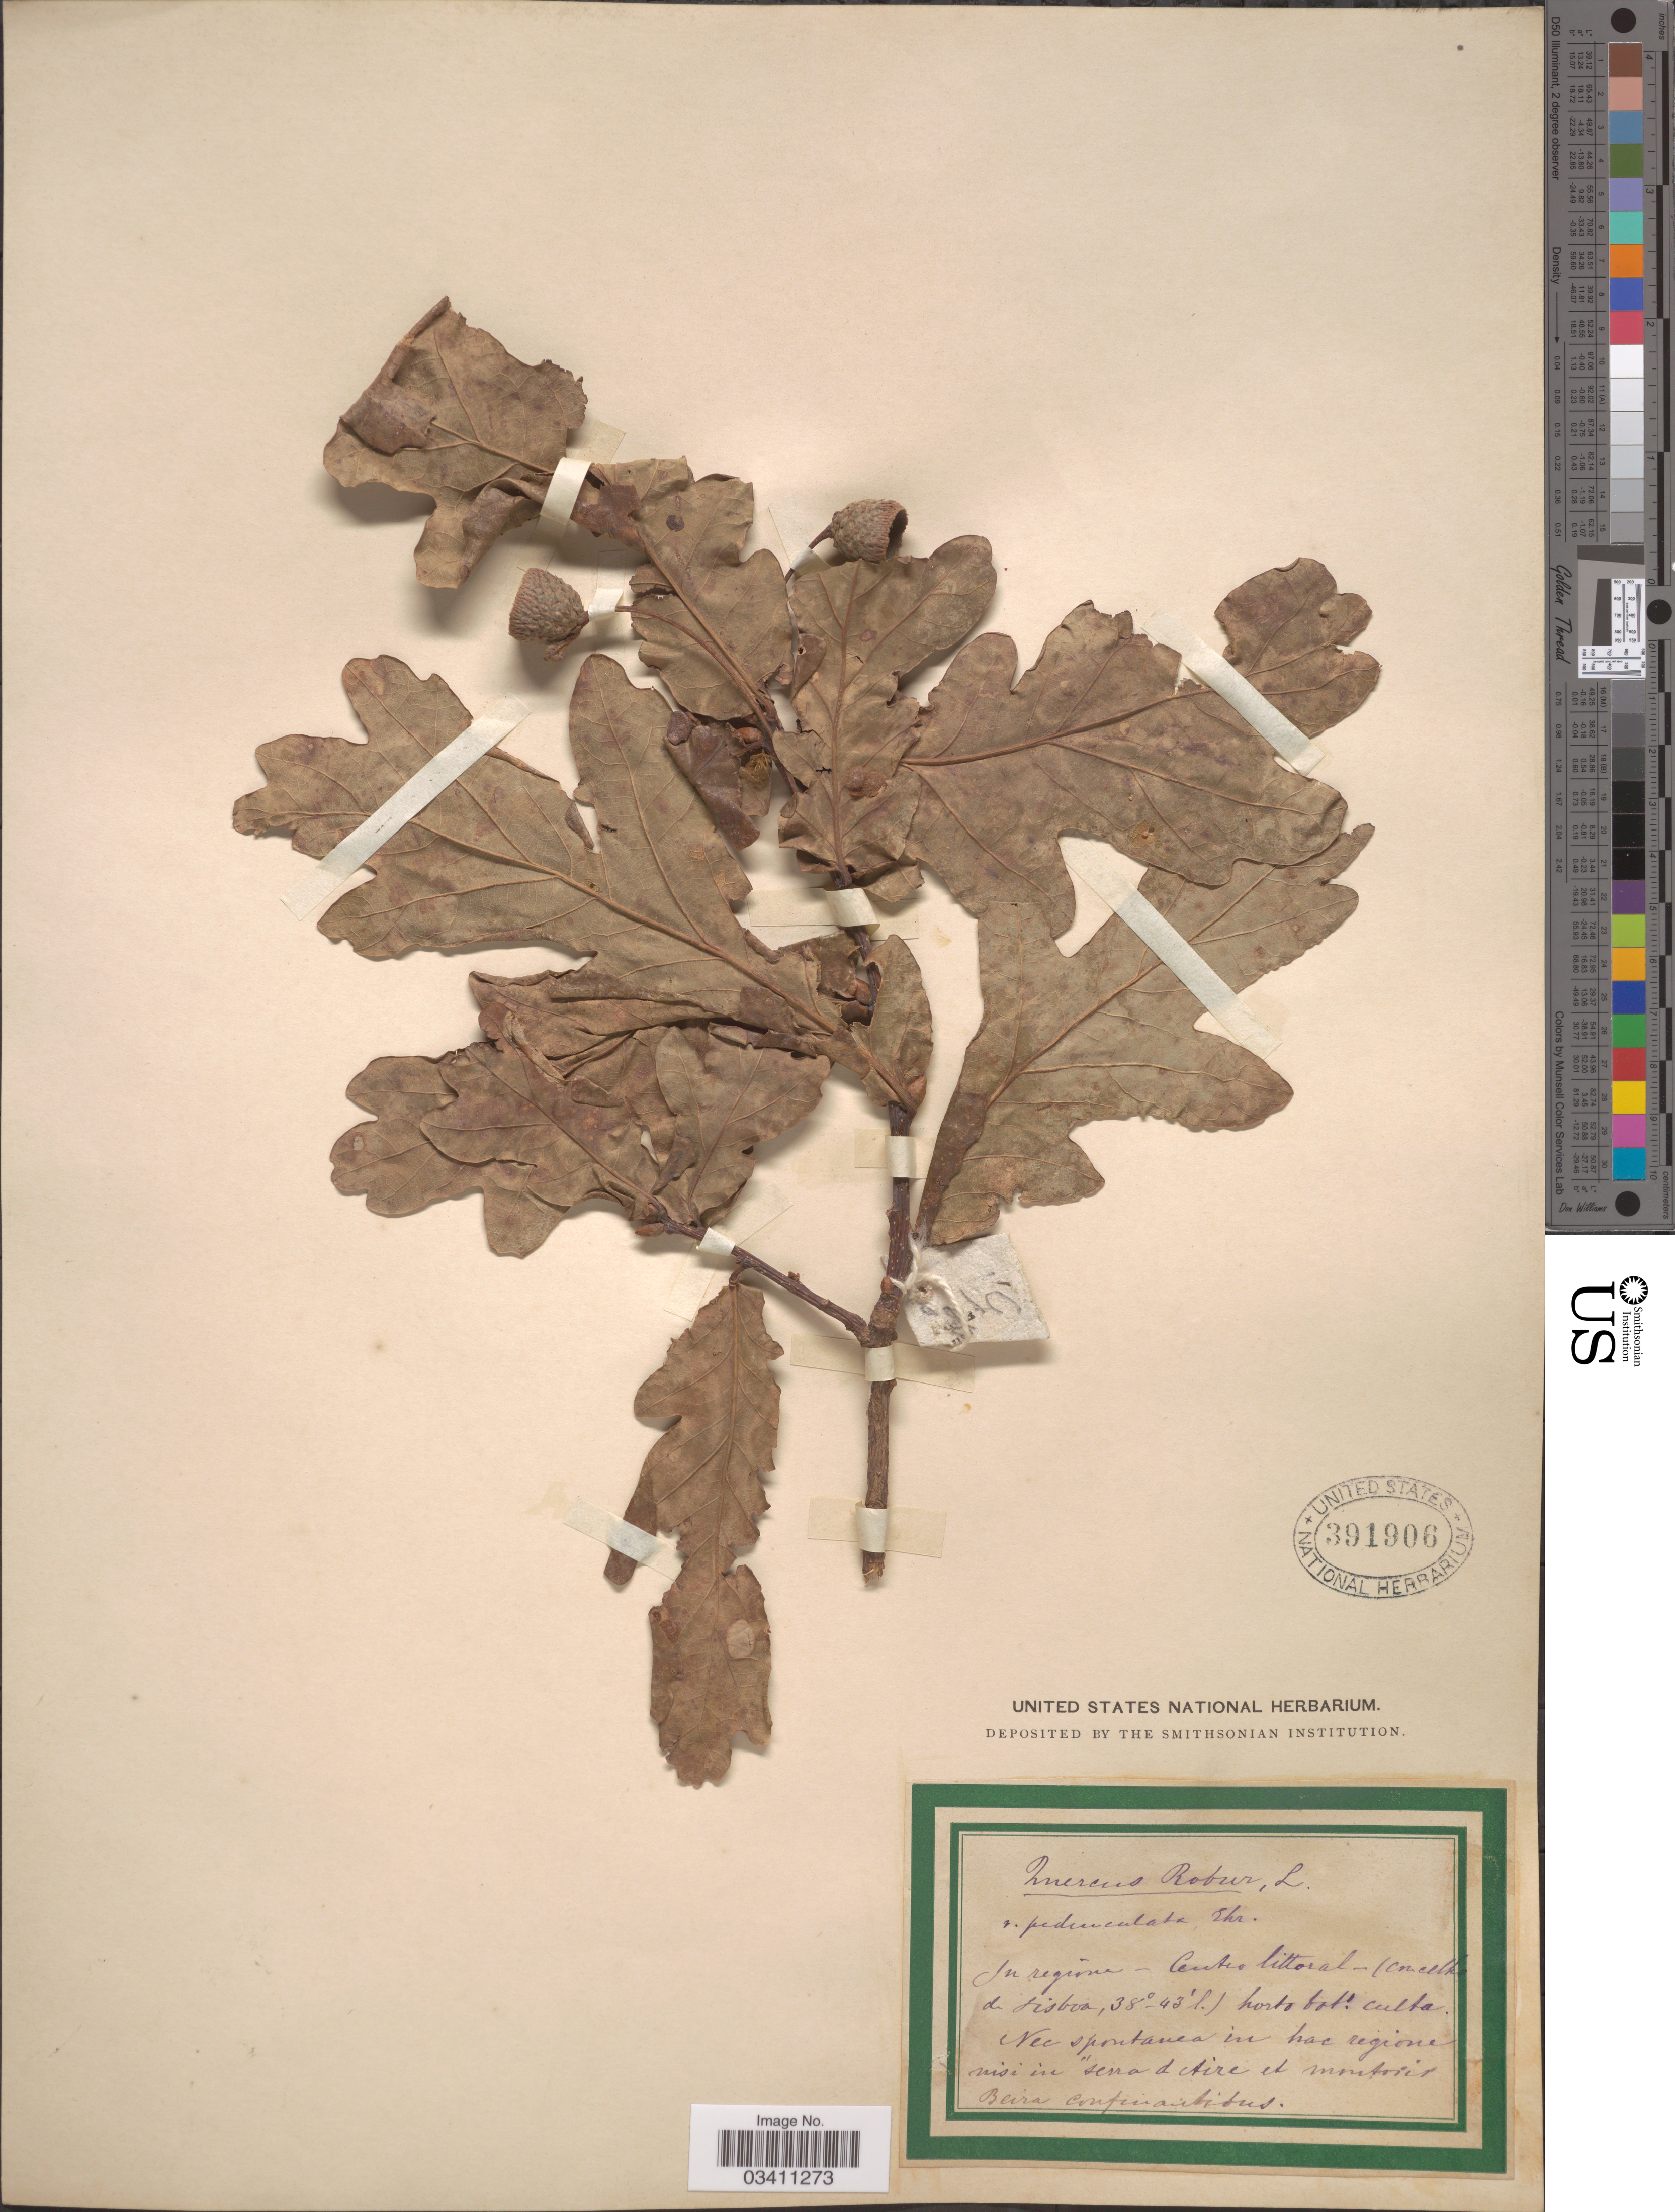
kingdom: Plantae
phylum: Tracheophyta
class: Magnoliopsida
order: Fagales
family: Fagaceae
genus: Quercus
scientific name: Quercus robur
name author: L.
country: Portugal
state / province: Lisboa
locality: In regione - Centre littoral - (cmelko de Lisboa) horto bot. Nec spontanea in hac regione misi in serra d Aire et montona Beira confinantibus. [interpreted]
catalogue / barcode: US 391906